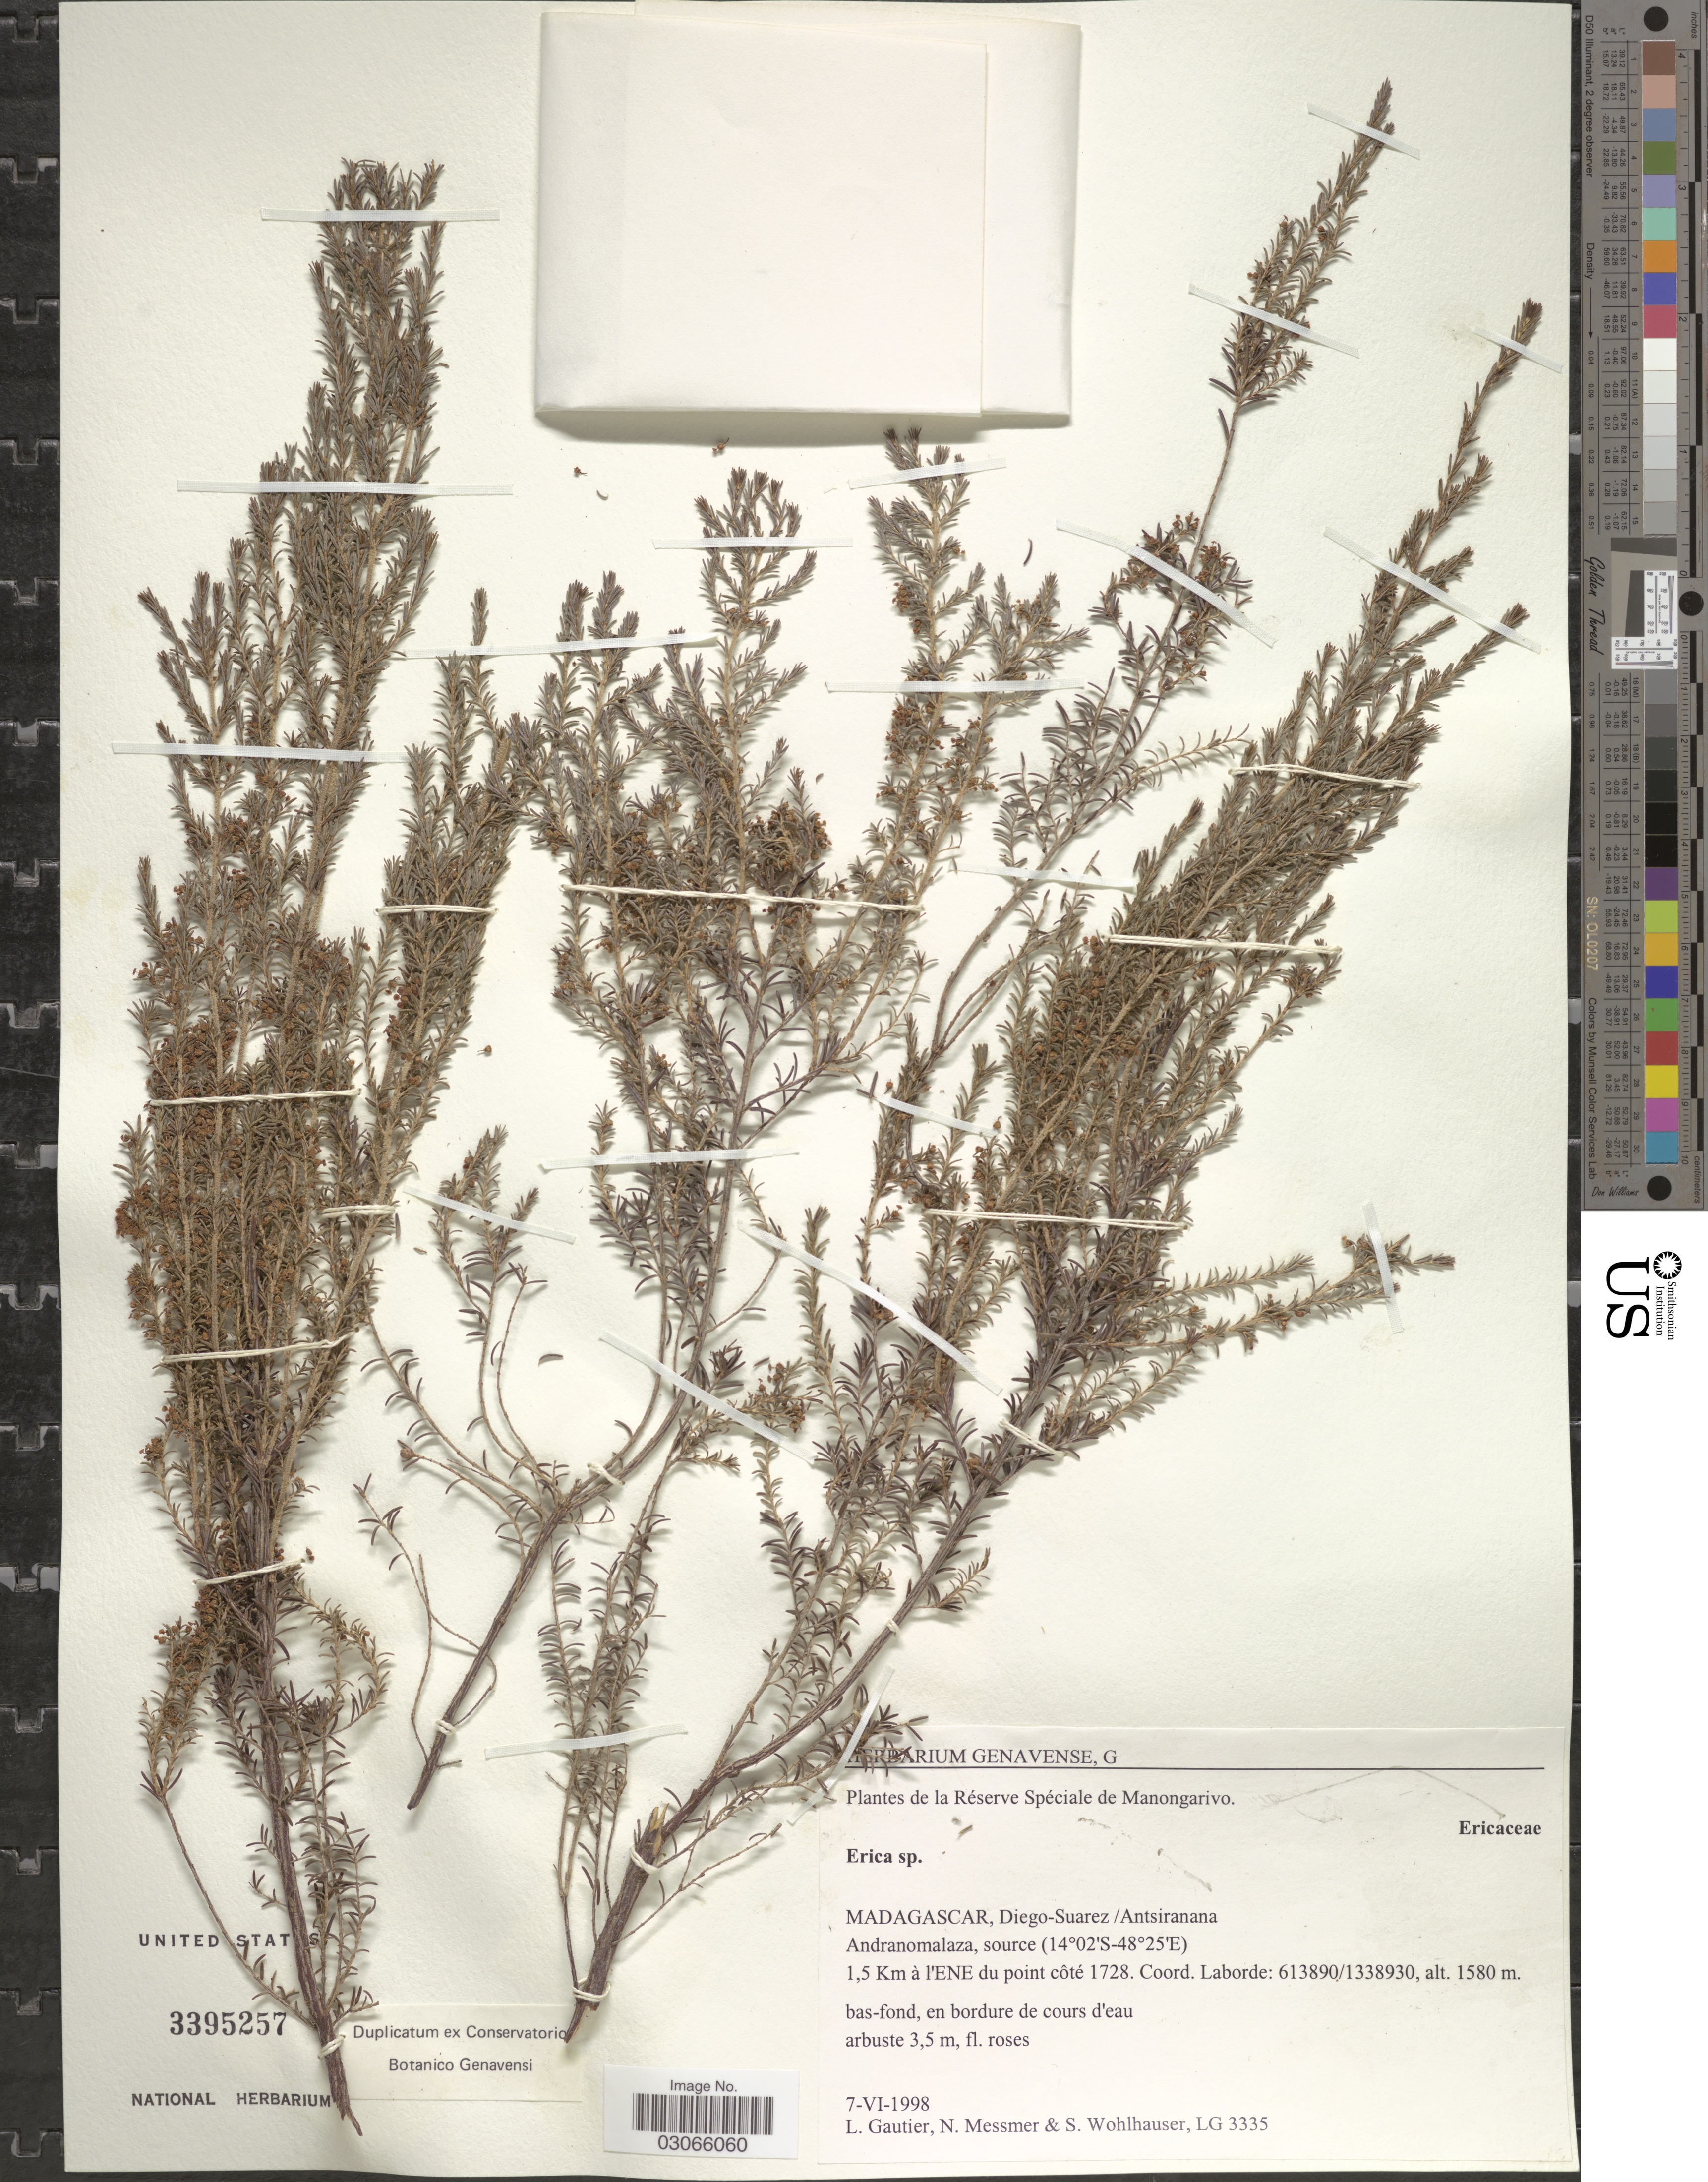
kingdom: Plantae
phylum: Tracheophyta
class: Magnoliopsida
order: Ericales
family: Ericaceae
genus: Erica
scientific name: Erica sp.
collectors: L. Gautier, N. Messmer & S. Wohlhauser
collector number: LG3335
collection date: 1998-06-07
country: Madagascar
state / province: Diana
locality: Diego-Suarez, Andranomalaza, source, 1.5 Km à l'ENE du point côté 1728. Coord. Laborde: 613890/1338930.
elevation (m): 1580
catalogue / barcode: US 3395257